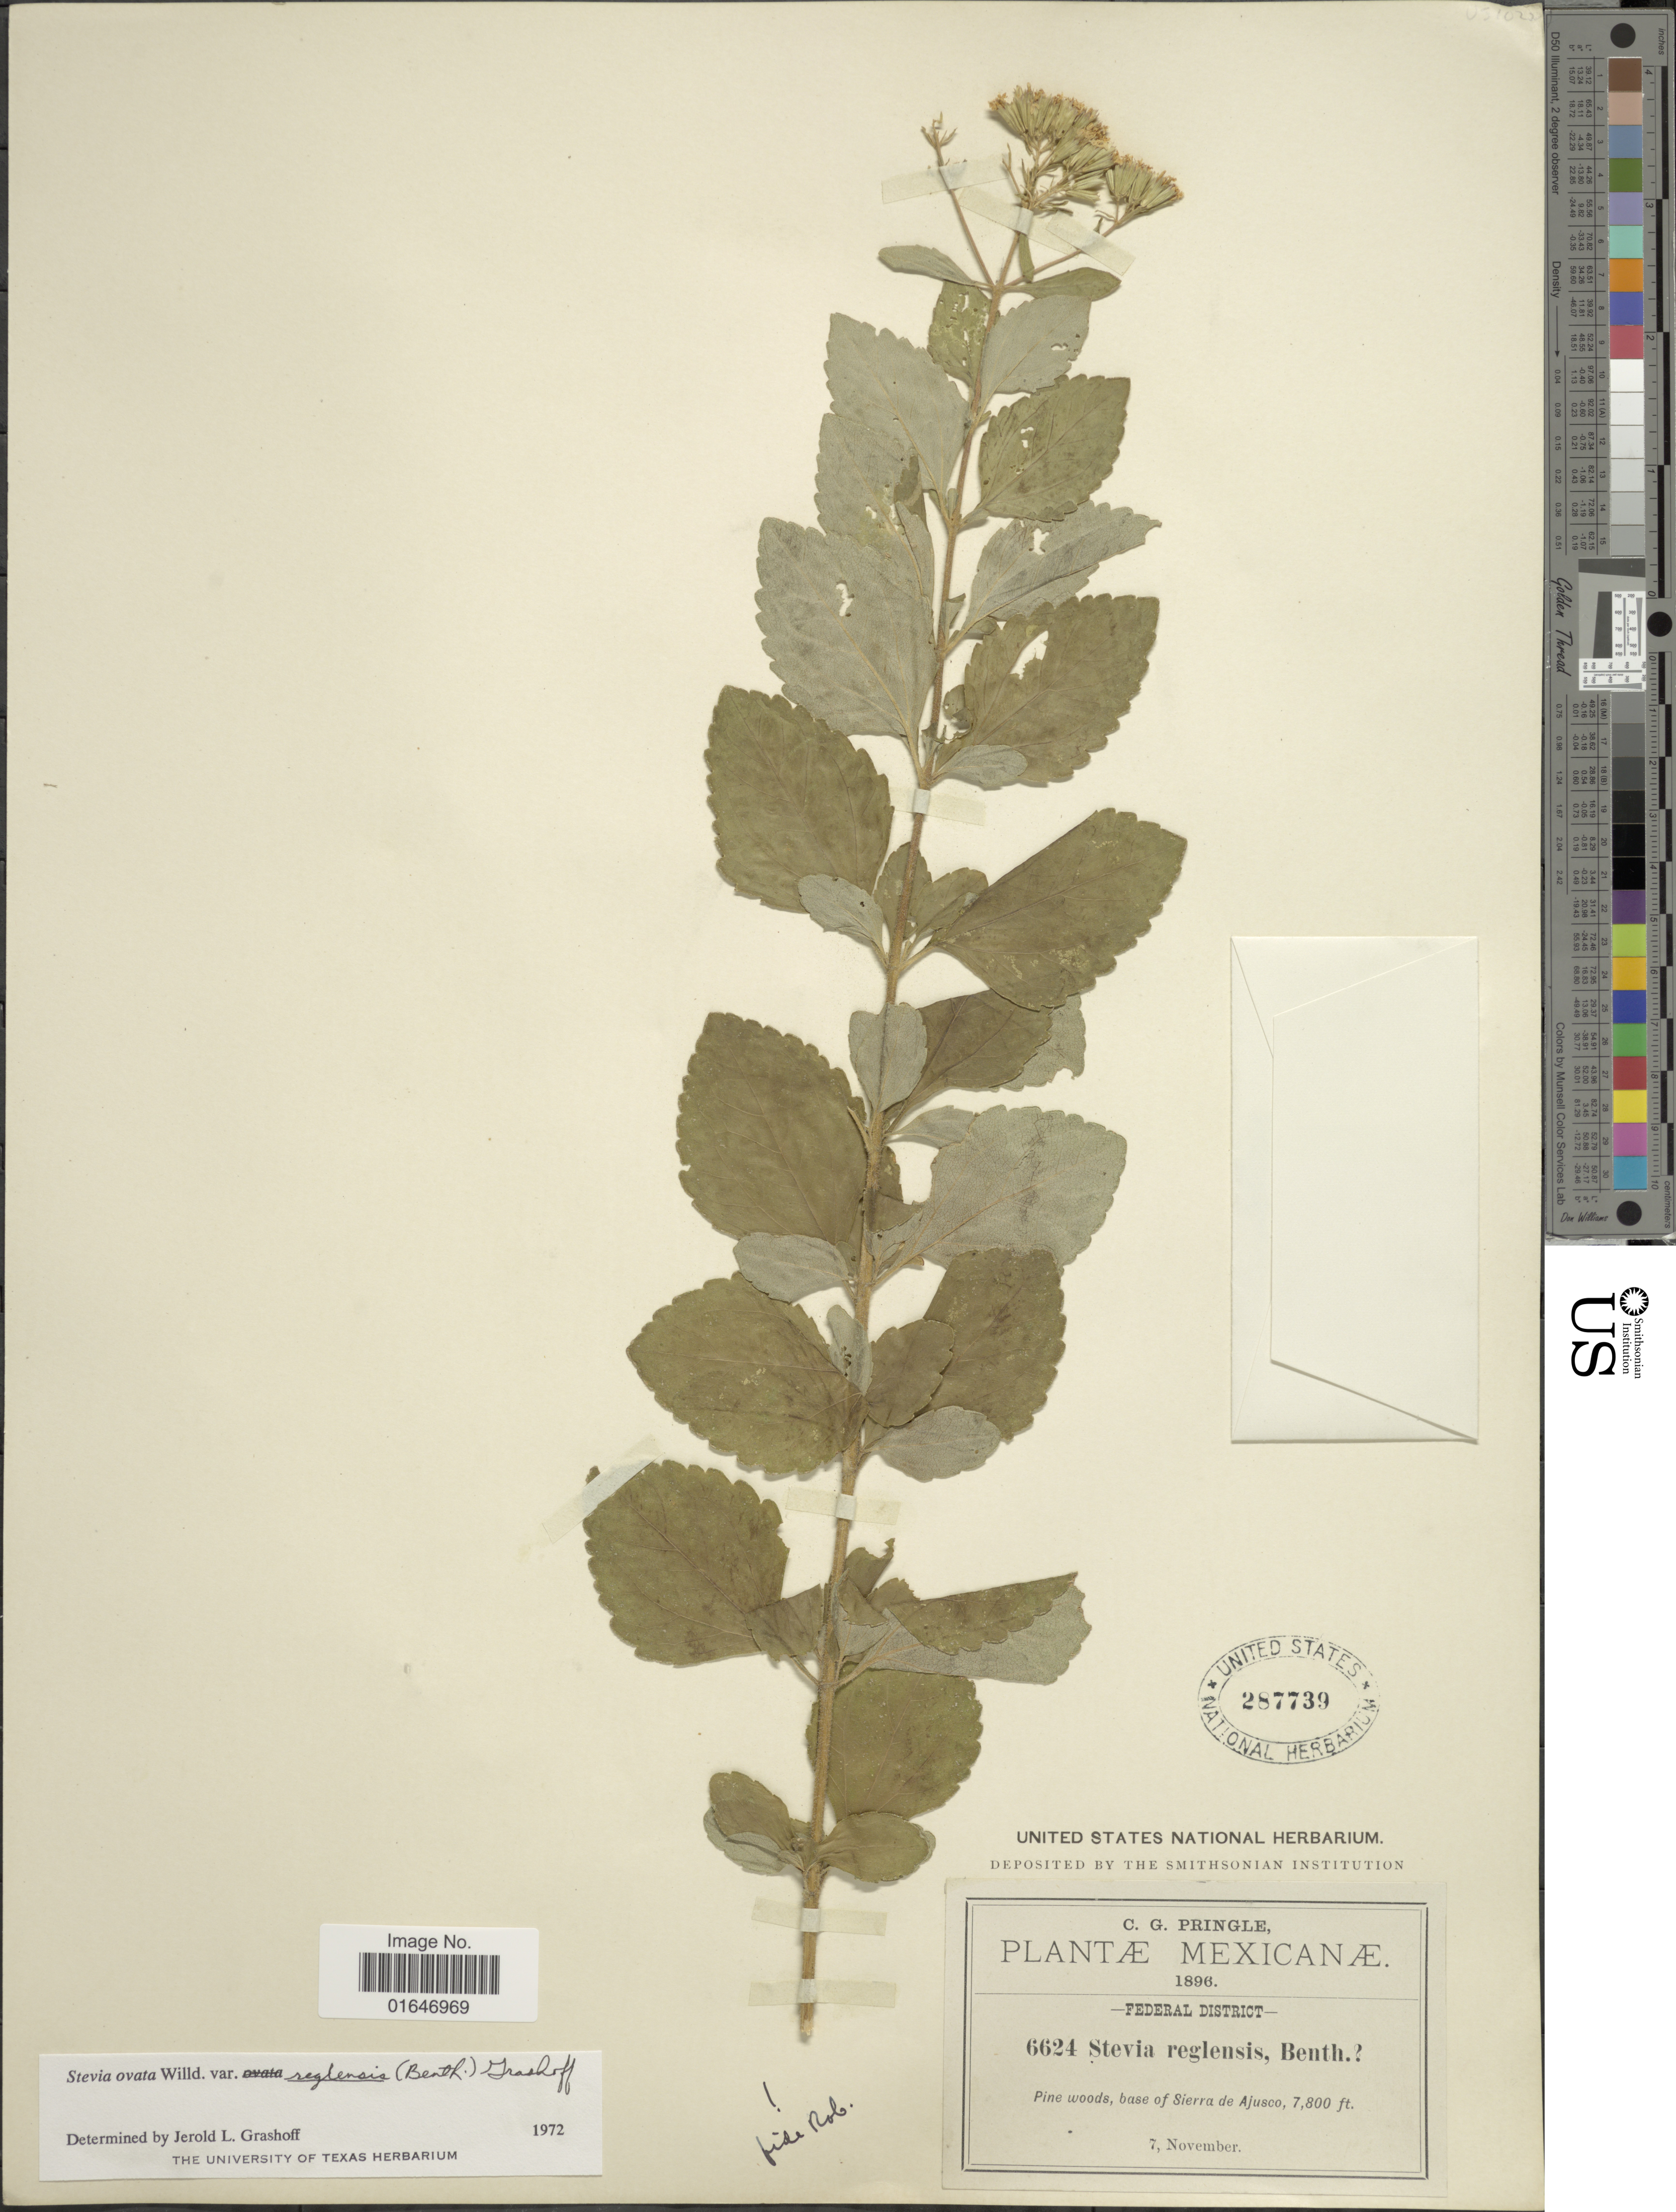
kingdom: Plantae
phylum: Tracheophyta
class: Magnoliopsida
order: Asterales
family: Asteraceae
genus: Stevia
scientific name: Stevia ovata var. reglensis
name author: (Benth.) Grashoff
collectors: C. G. Pringle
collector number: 624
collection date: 1896-11-07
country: Mexico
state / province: Distrito Federal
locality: Pine woods, base of Sierra de Ajusco.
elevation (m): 2377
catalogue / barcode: US 287739